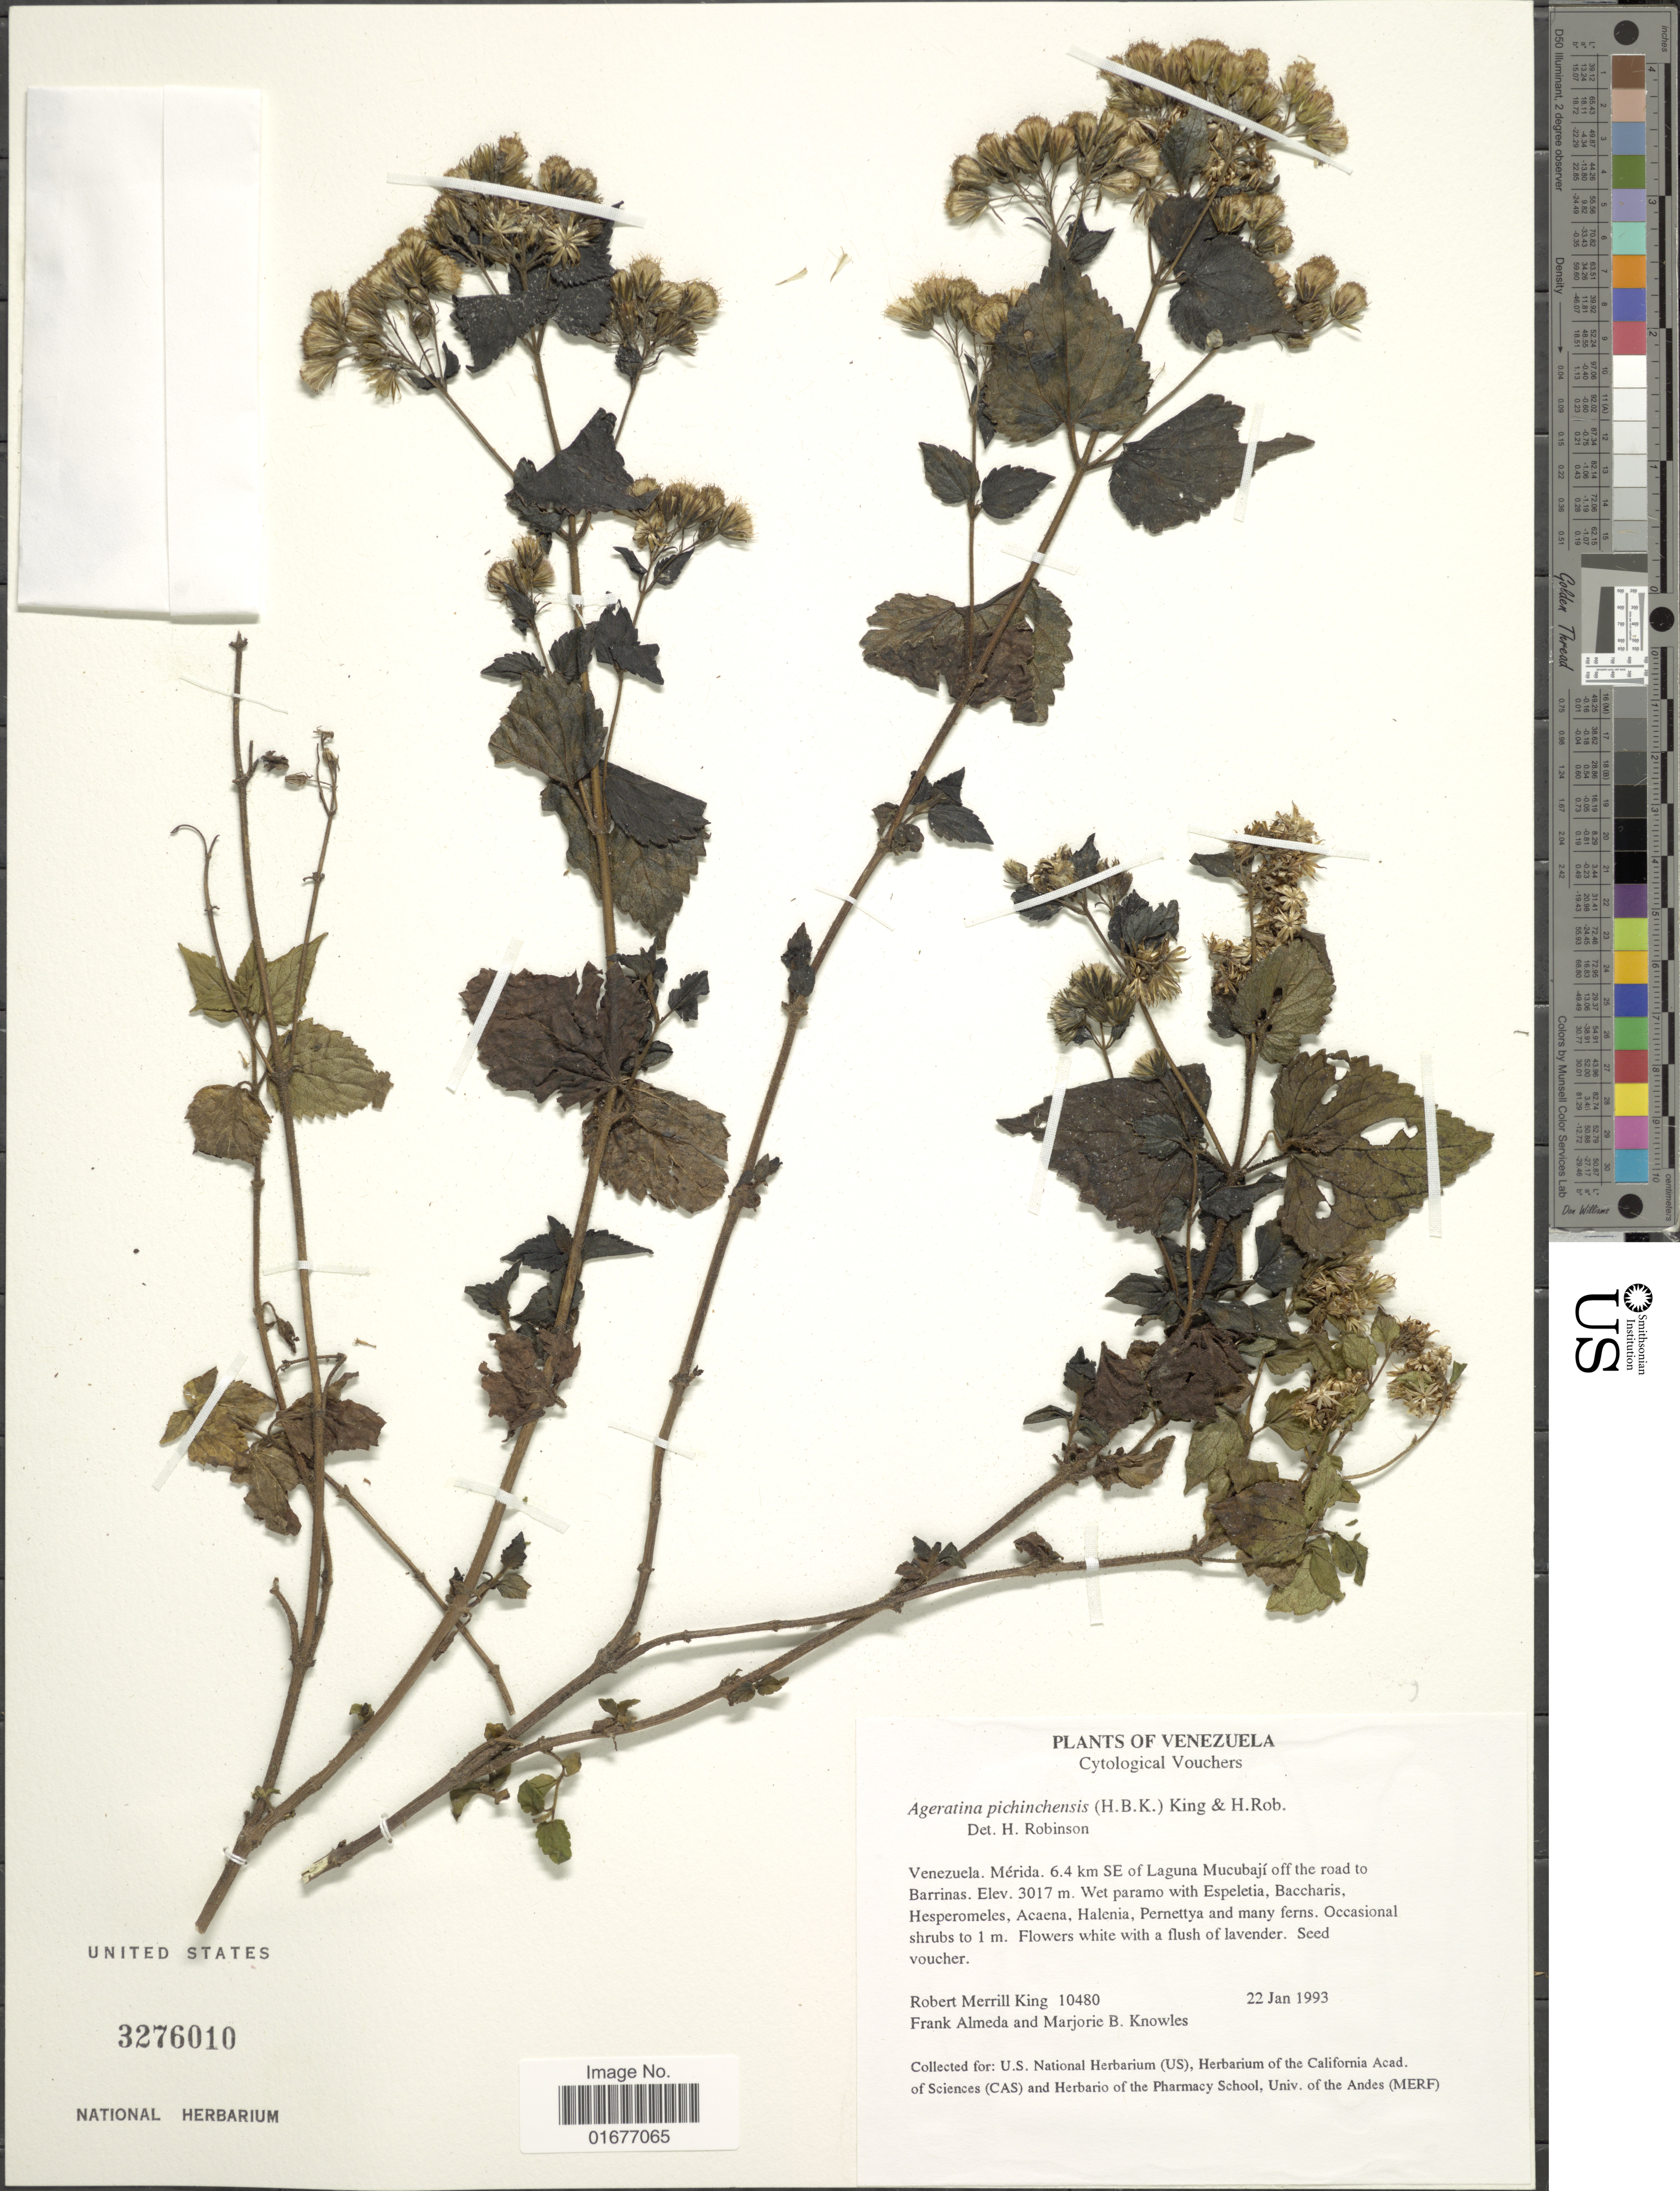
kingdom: Plantae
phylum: Tracheophyta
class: Magnoliopsida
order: Asterales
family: Asteraceae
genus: Ageratina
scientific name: Ageratina pichinchensis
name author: (Kunth) R.M. King & H. Rob.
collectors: R. M. King, F. Almeda & M. B. Knowles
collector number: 10480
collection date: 1993-01-22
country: Venezuela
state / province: Mérida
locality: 6.4 km SE of Laguna Mucubaji off the road to Barrinas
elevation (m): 3017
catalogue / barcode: US 3276010